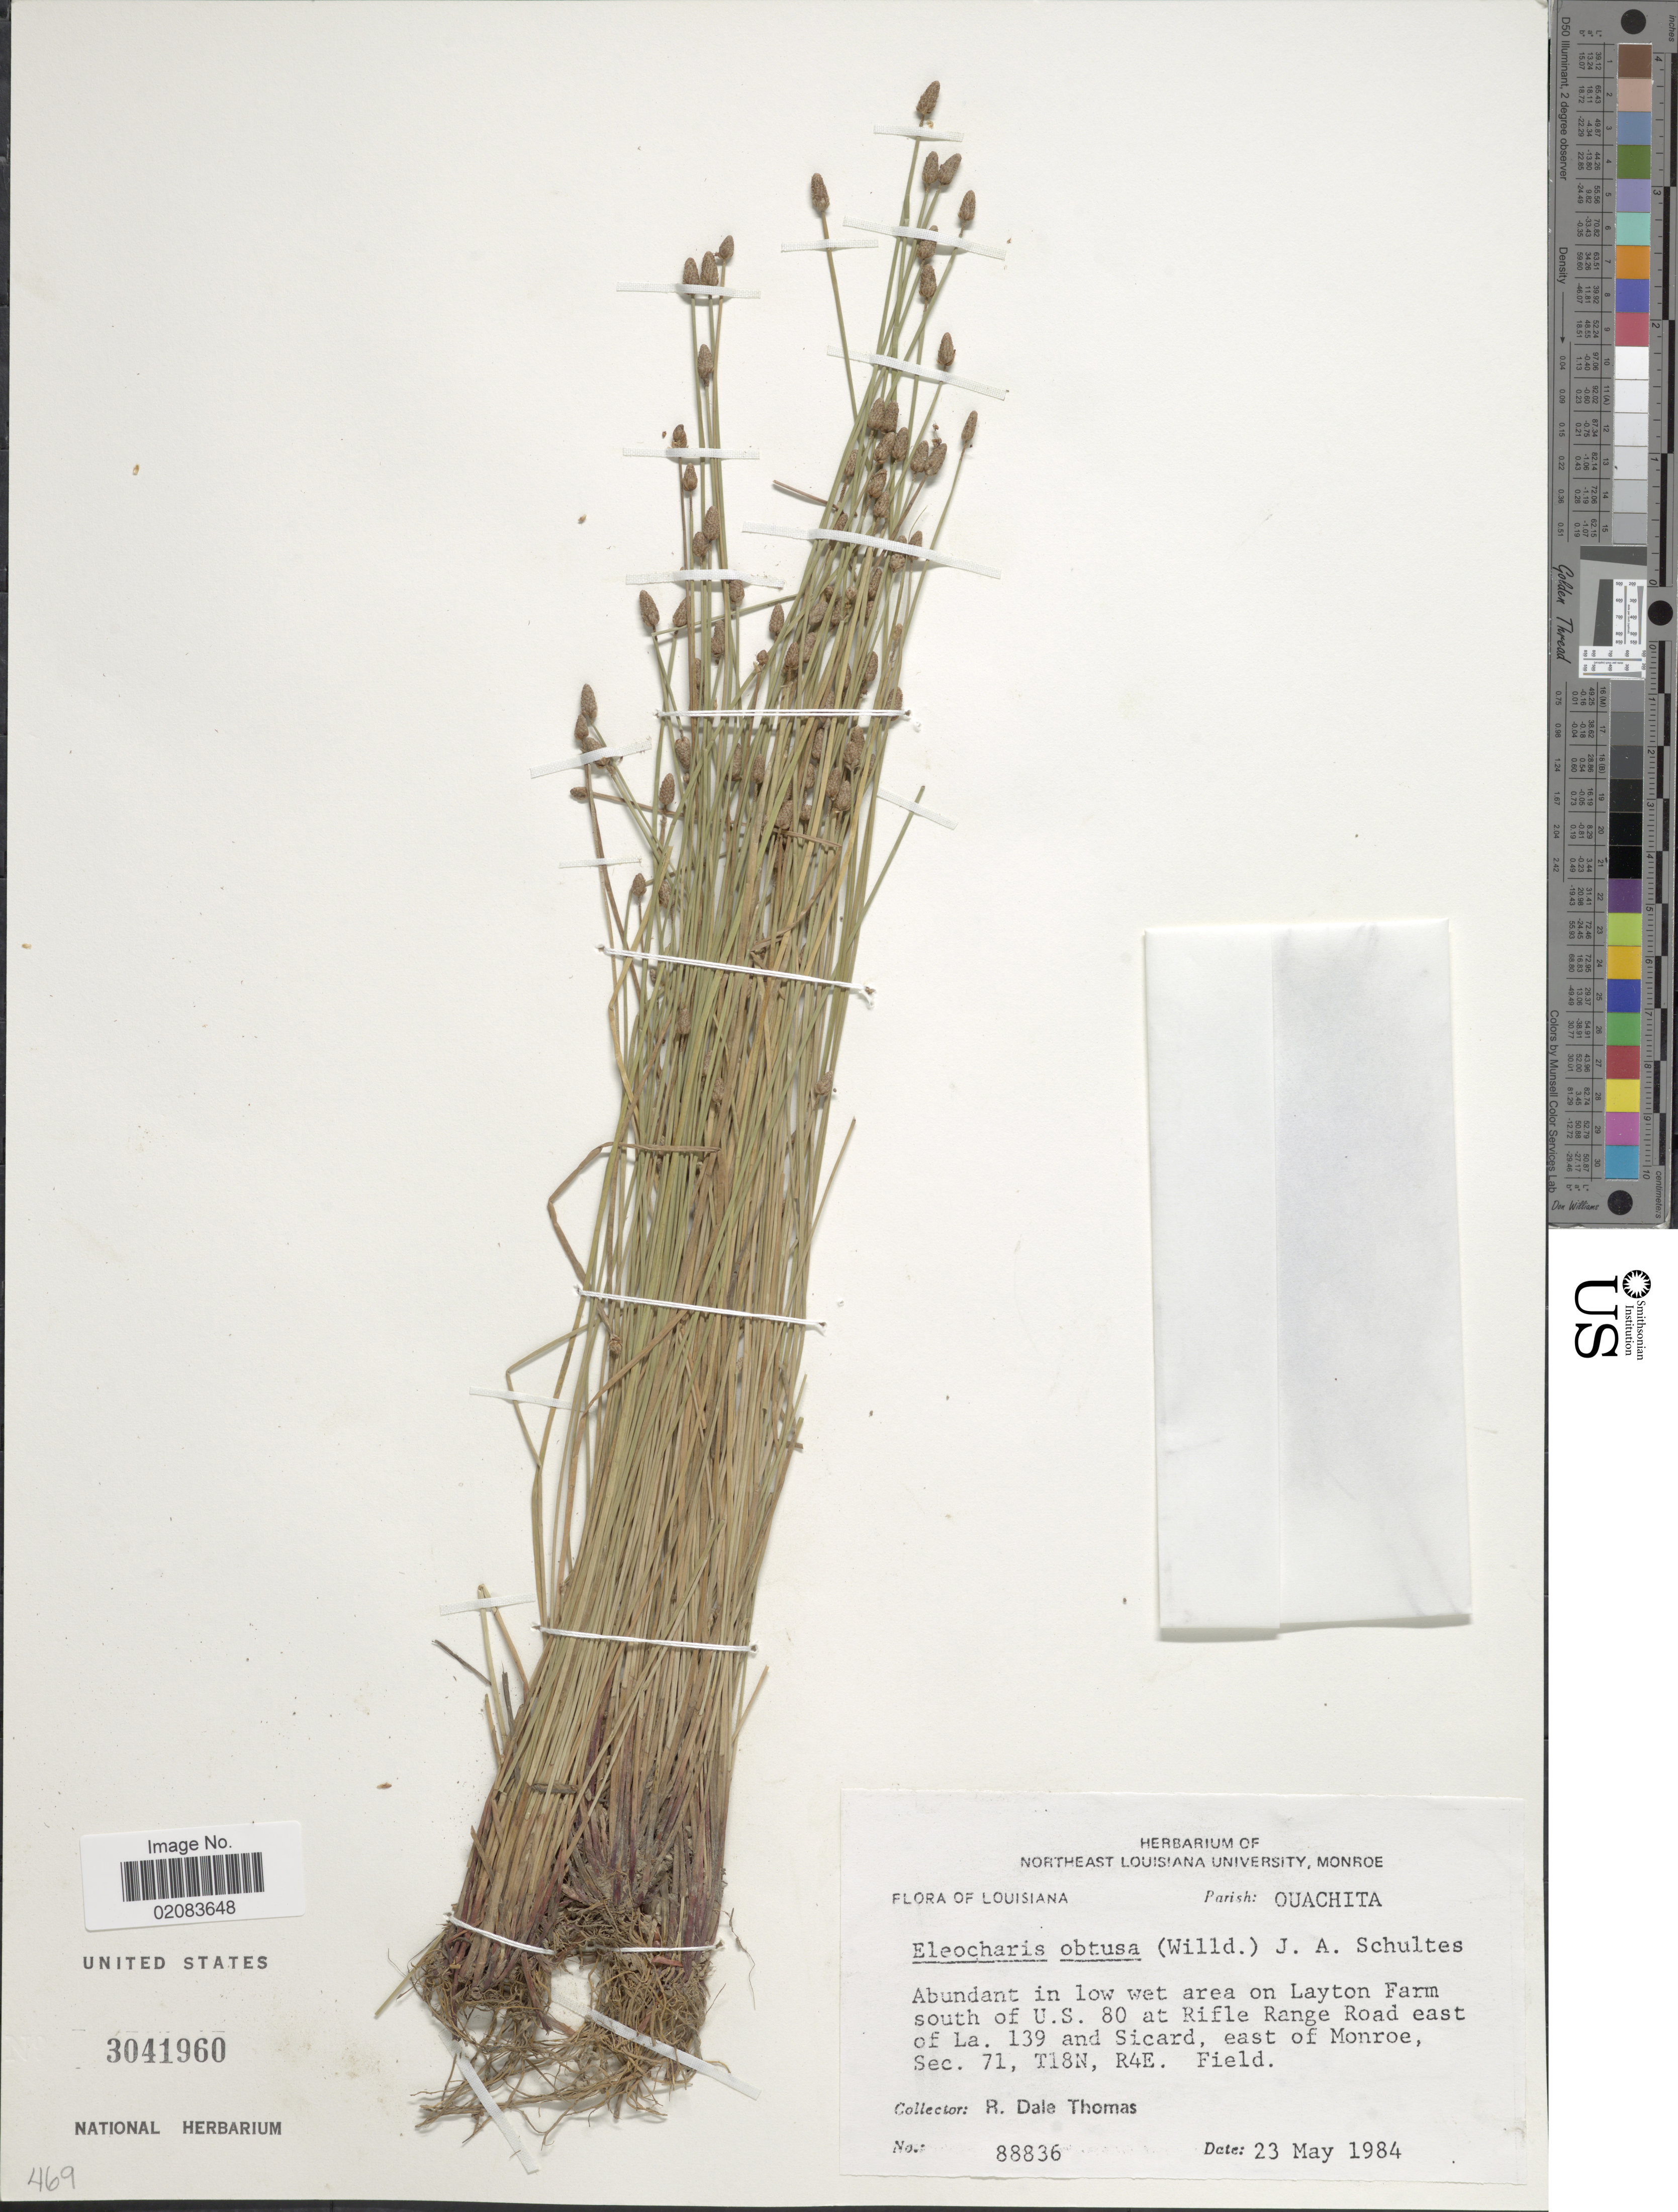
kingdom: Plantae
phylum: Tracheophyta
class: Liliopsida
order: Poales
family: Cyperaceae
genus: Eleocharis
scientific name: Eleocharis obtusa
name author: (Willd.) Schult.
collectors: R. Thomas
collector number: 88836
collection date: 1984-05-23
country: United States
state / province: Louisiana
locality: ParishL Quachita, abundant in low wet area on Layton Farm, south of U.S. 80 at Rifle Range Road east of La. 139 and Sicard, east of Monroe, Sec. 71, T18N, R4E, field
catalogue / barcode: US 3041960